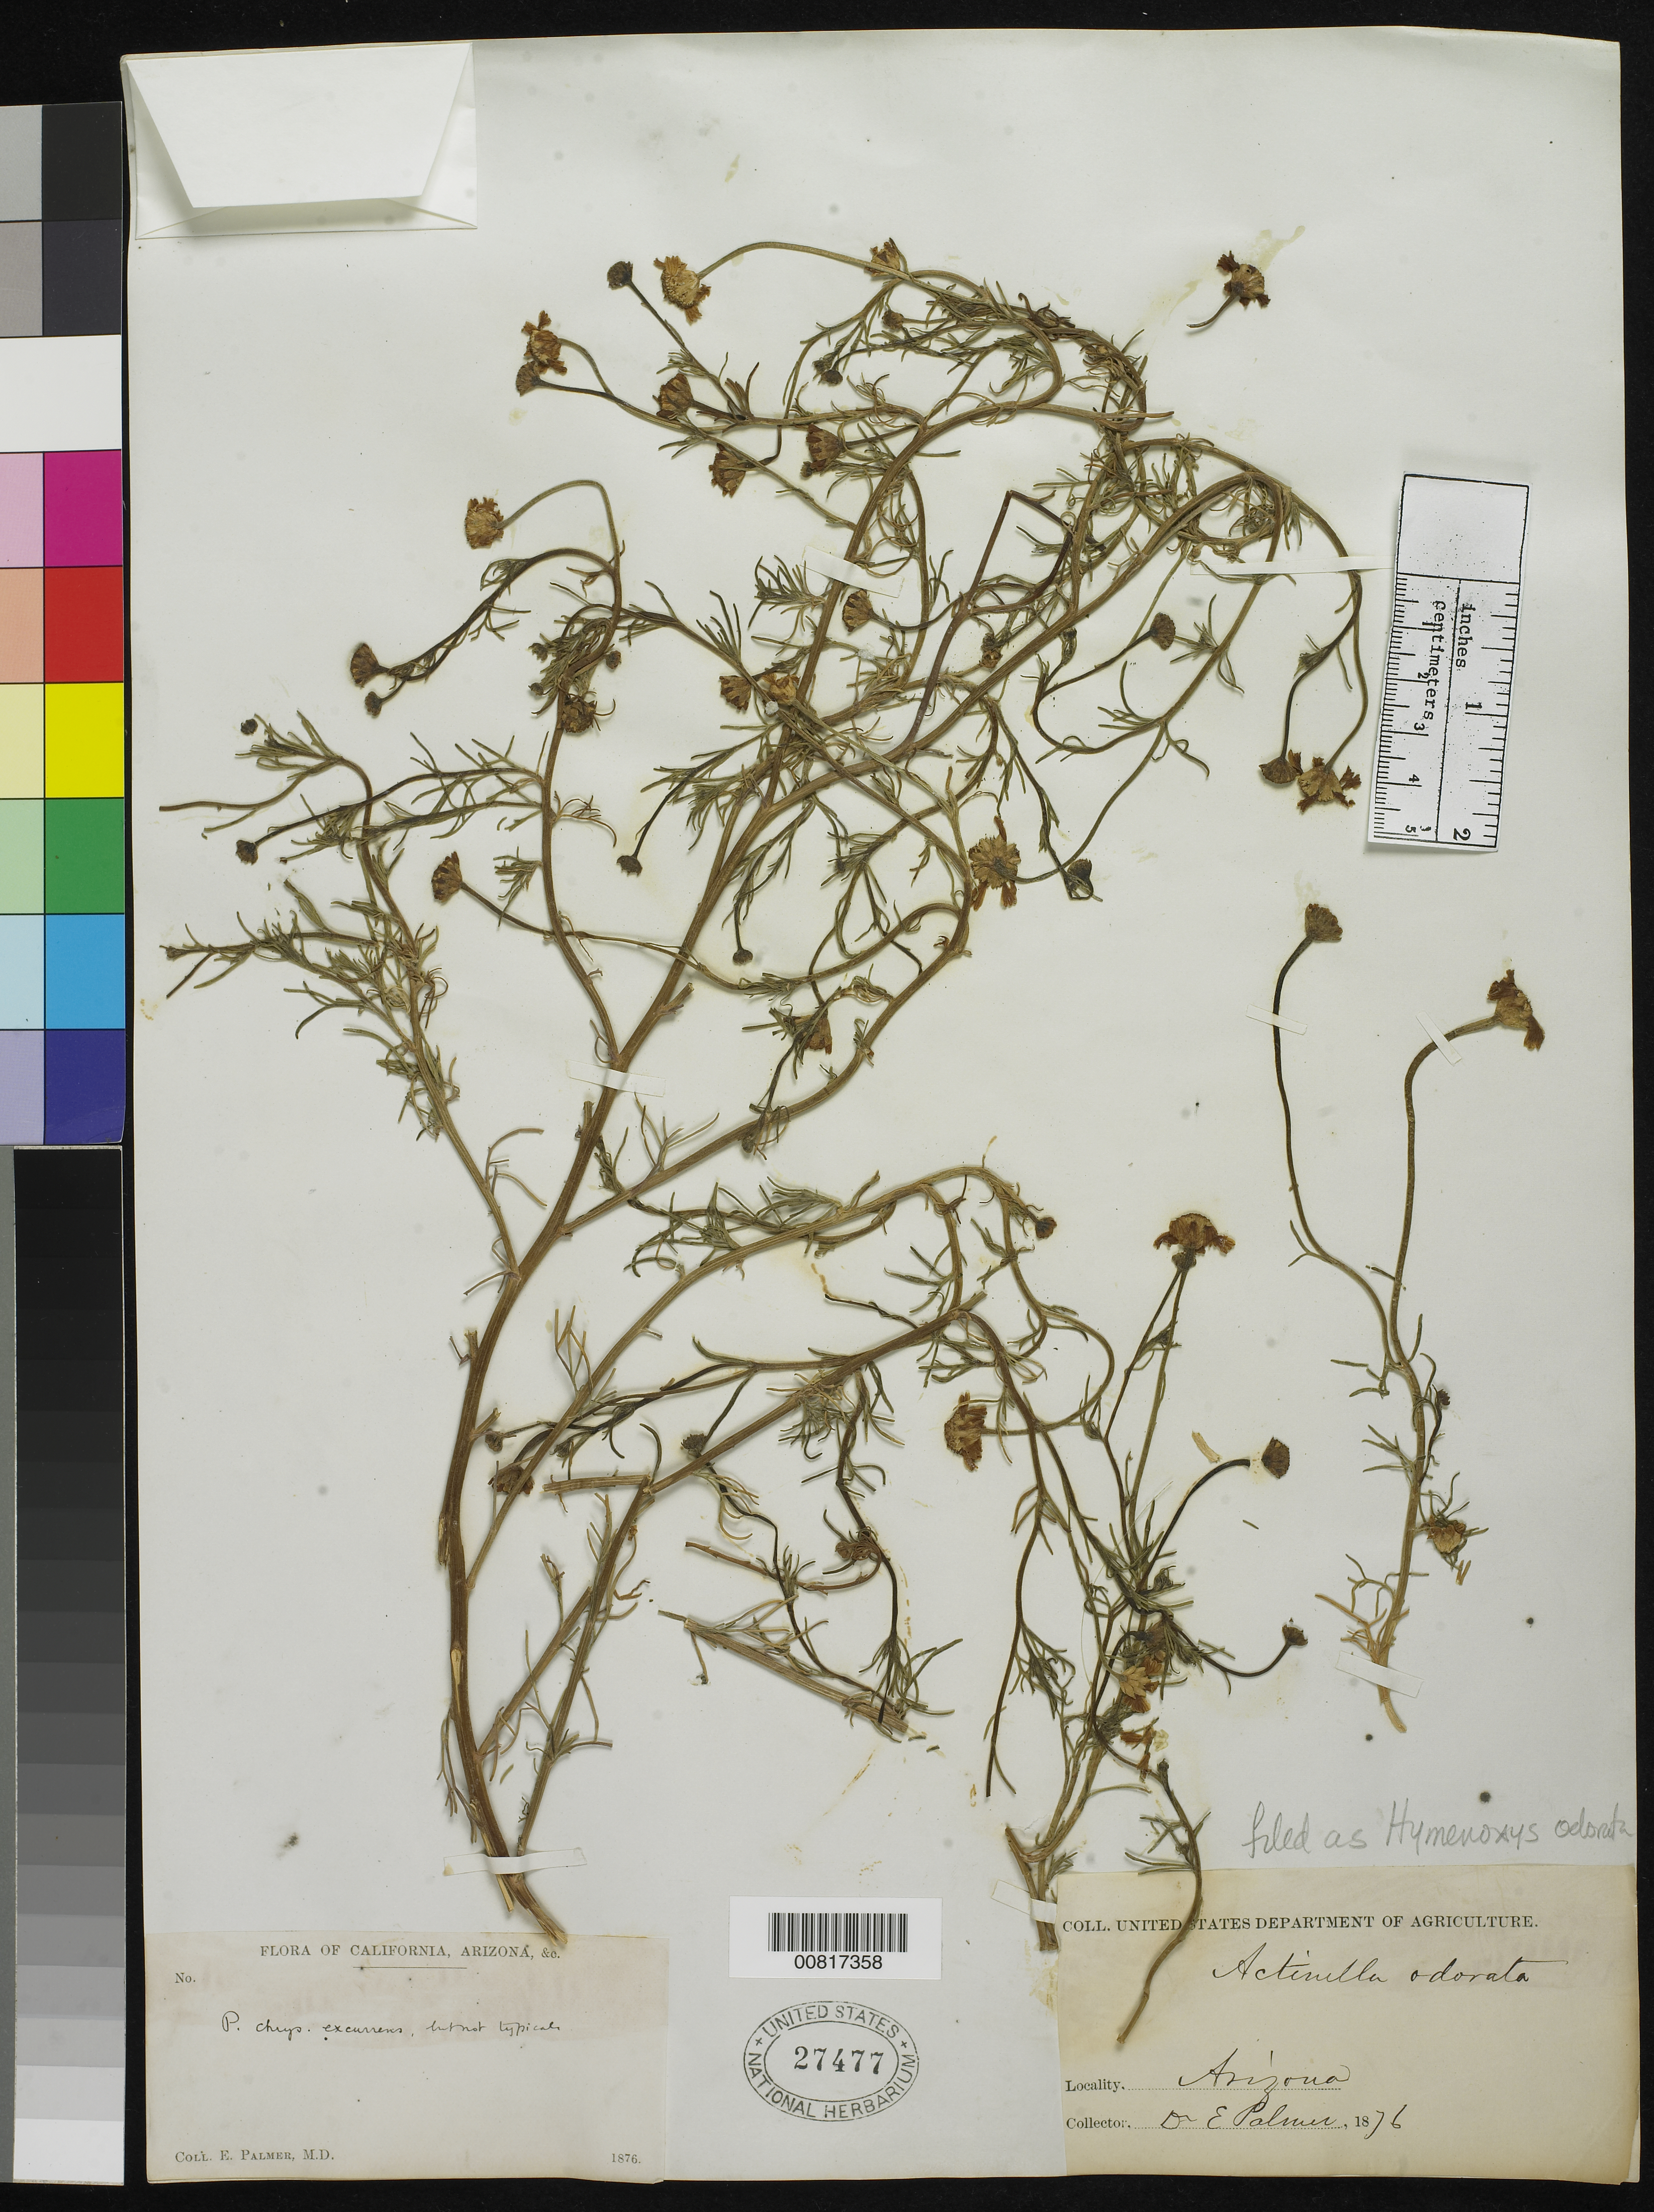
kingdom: Plantae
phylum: Tracheophyta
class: Magnoliopsida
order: Asterales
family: Asteraceae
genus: Hymenoxys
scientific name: Hymenoxys odorata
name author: DC.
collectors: E. Palmer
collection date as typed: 1876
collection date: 1876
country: United States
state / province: Arizona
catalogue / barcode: US 27477